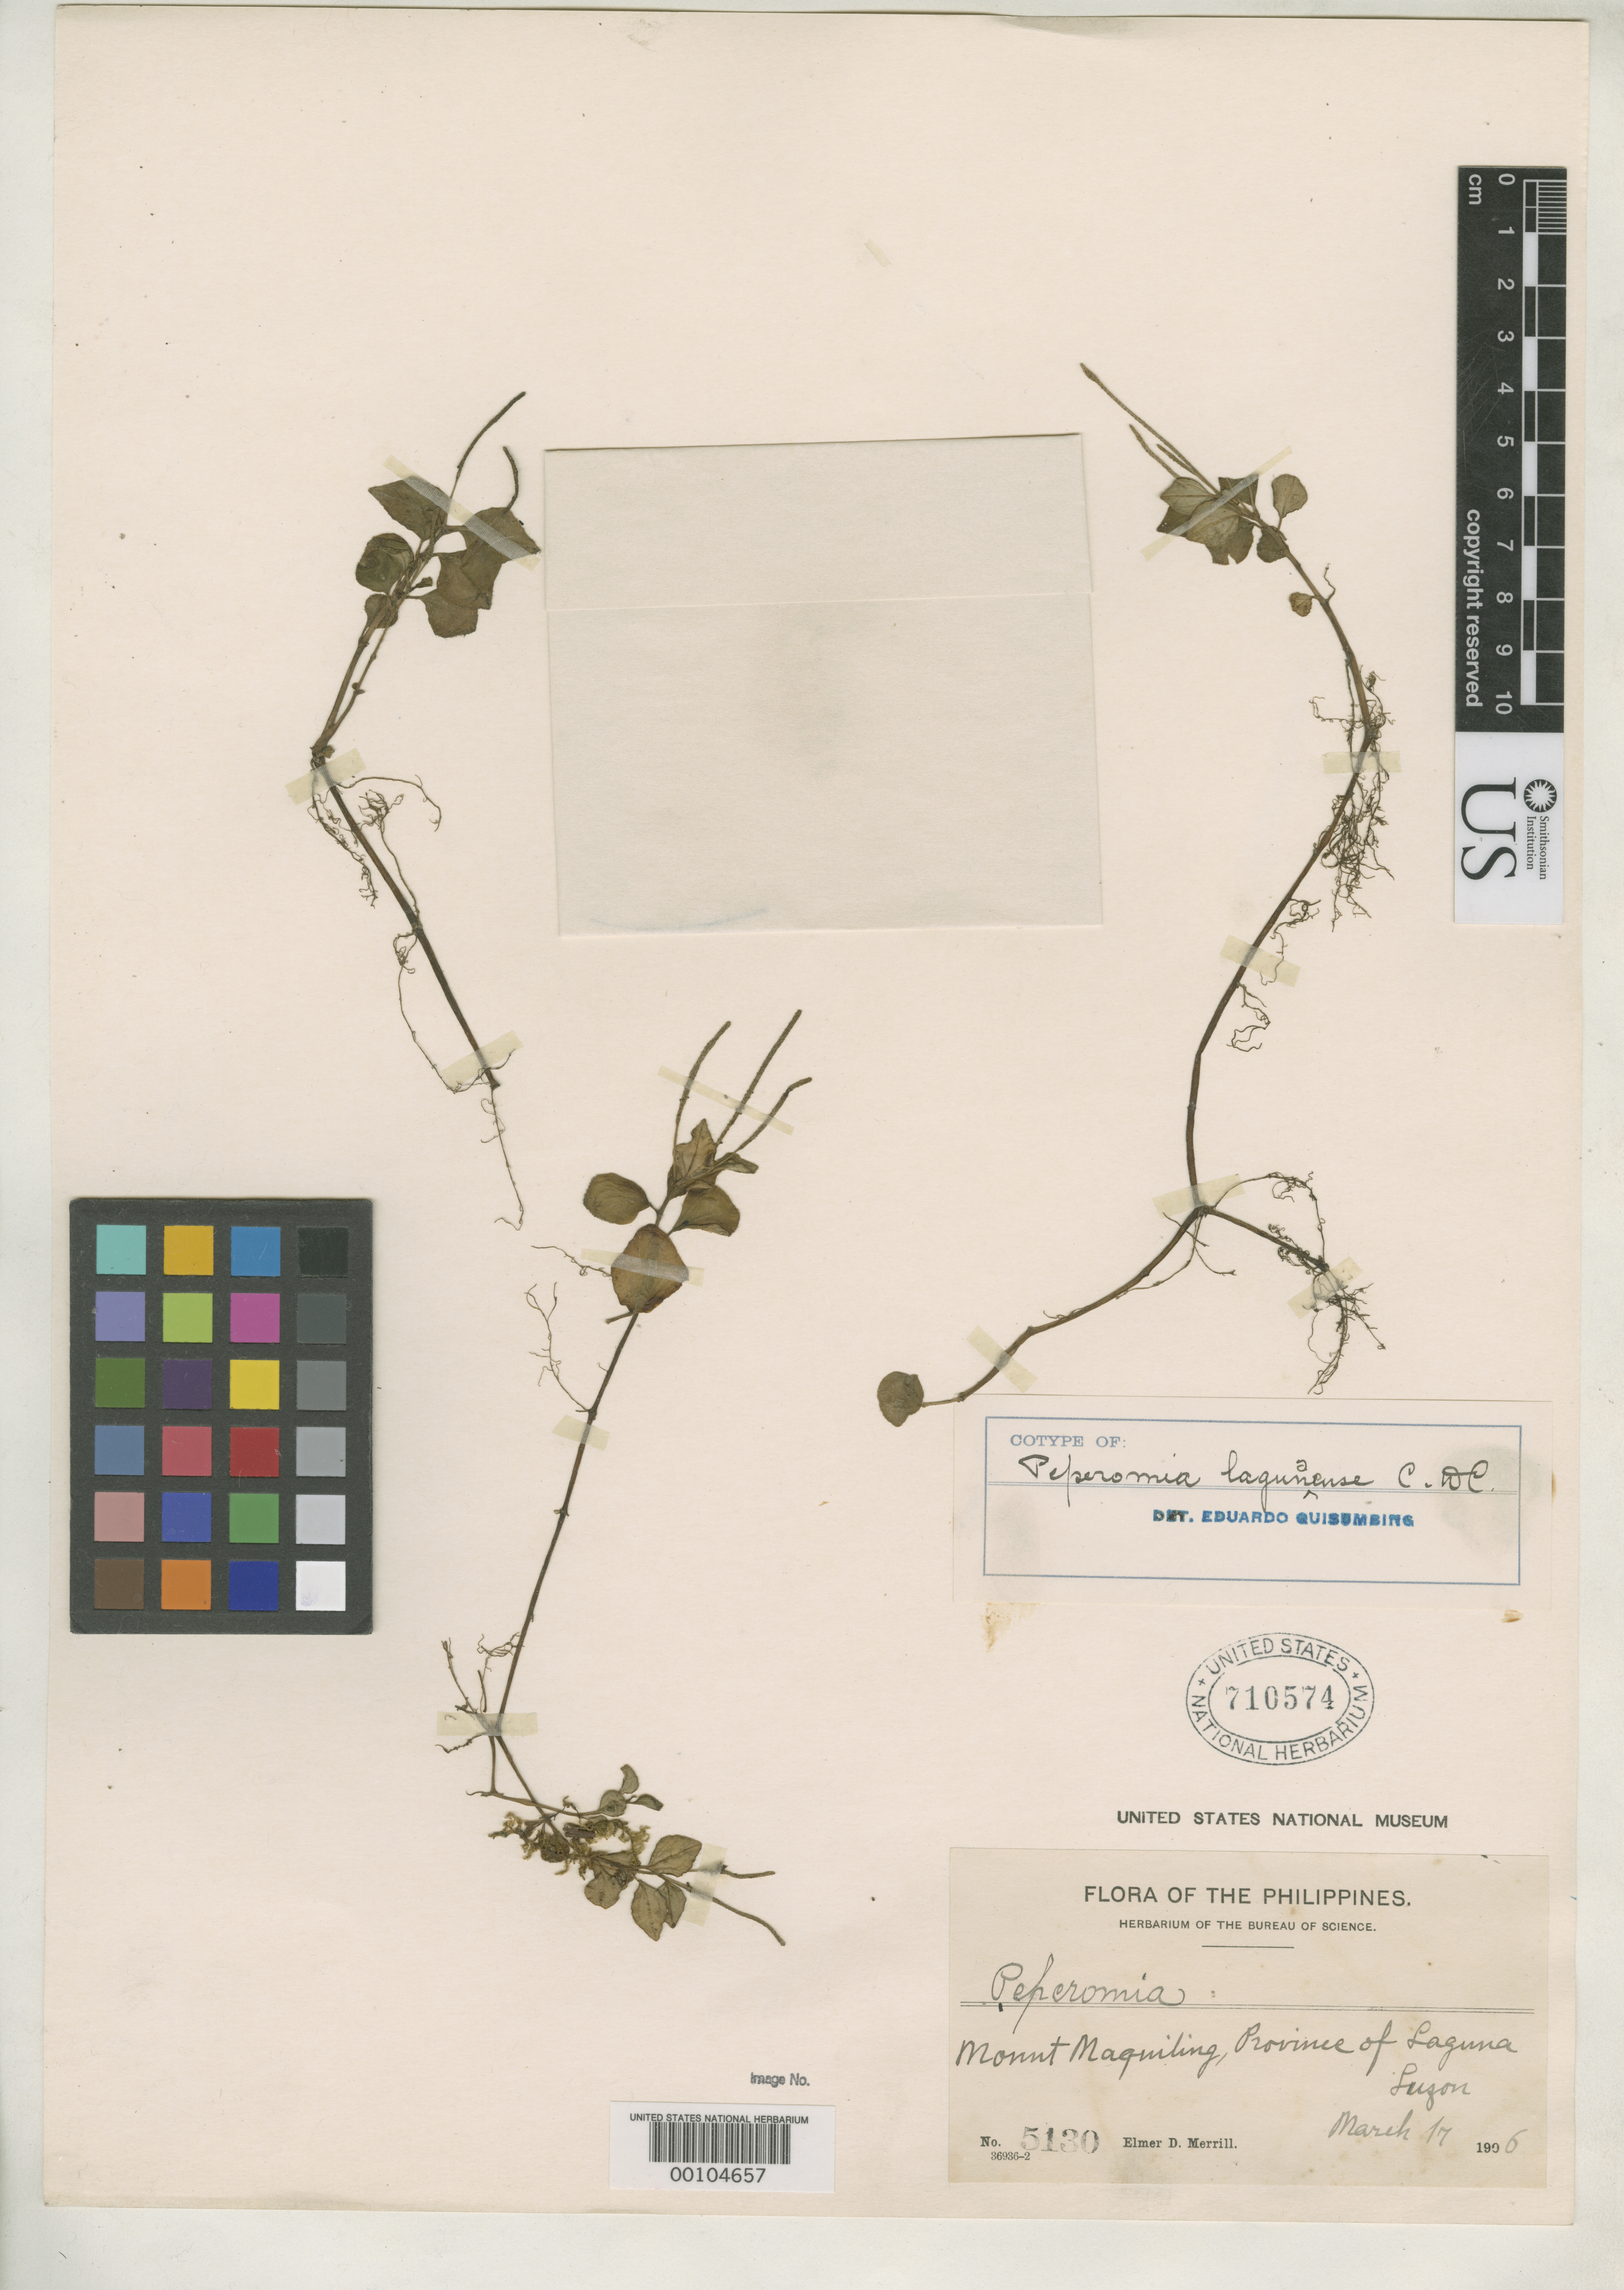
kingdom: Plantae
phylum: Tracheophyta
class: Magnoliopsida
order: Piperales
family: Piperaceae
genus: Peperomia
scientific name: Peperomia lagunaensis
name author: C. DC.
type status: Isosyntype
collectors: E. D. Merrill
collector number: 5130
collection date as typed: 17 Mar 1906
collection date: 1906-03-17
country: Philippines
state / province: Calabarzon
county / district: Laguna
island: Luzon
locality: Mt. Maquiling.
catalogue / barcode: US 710574